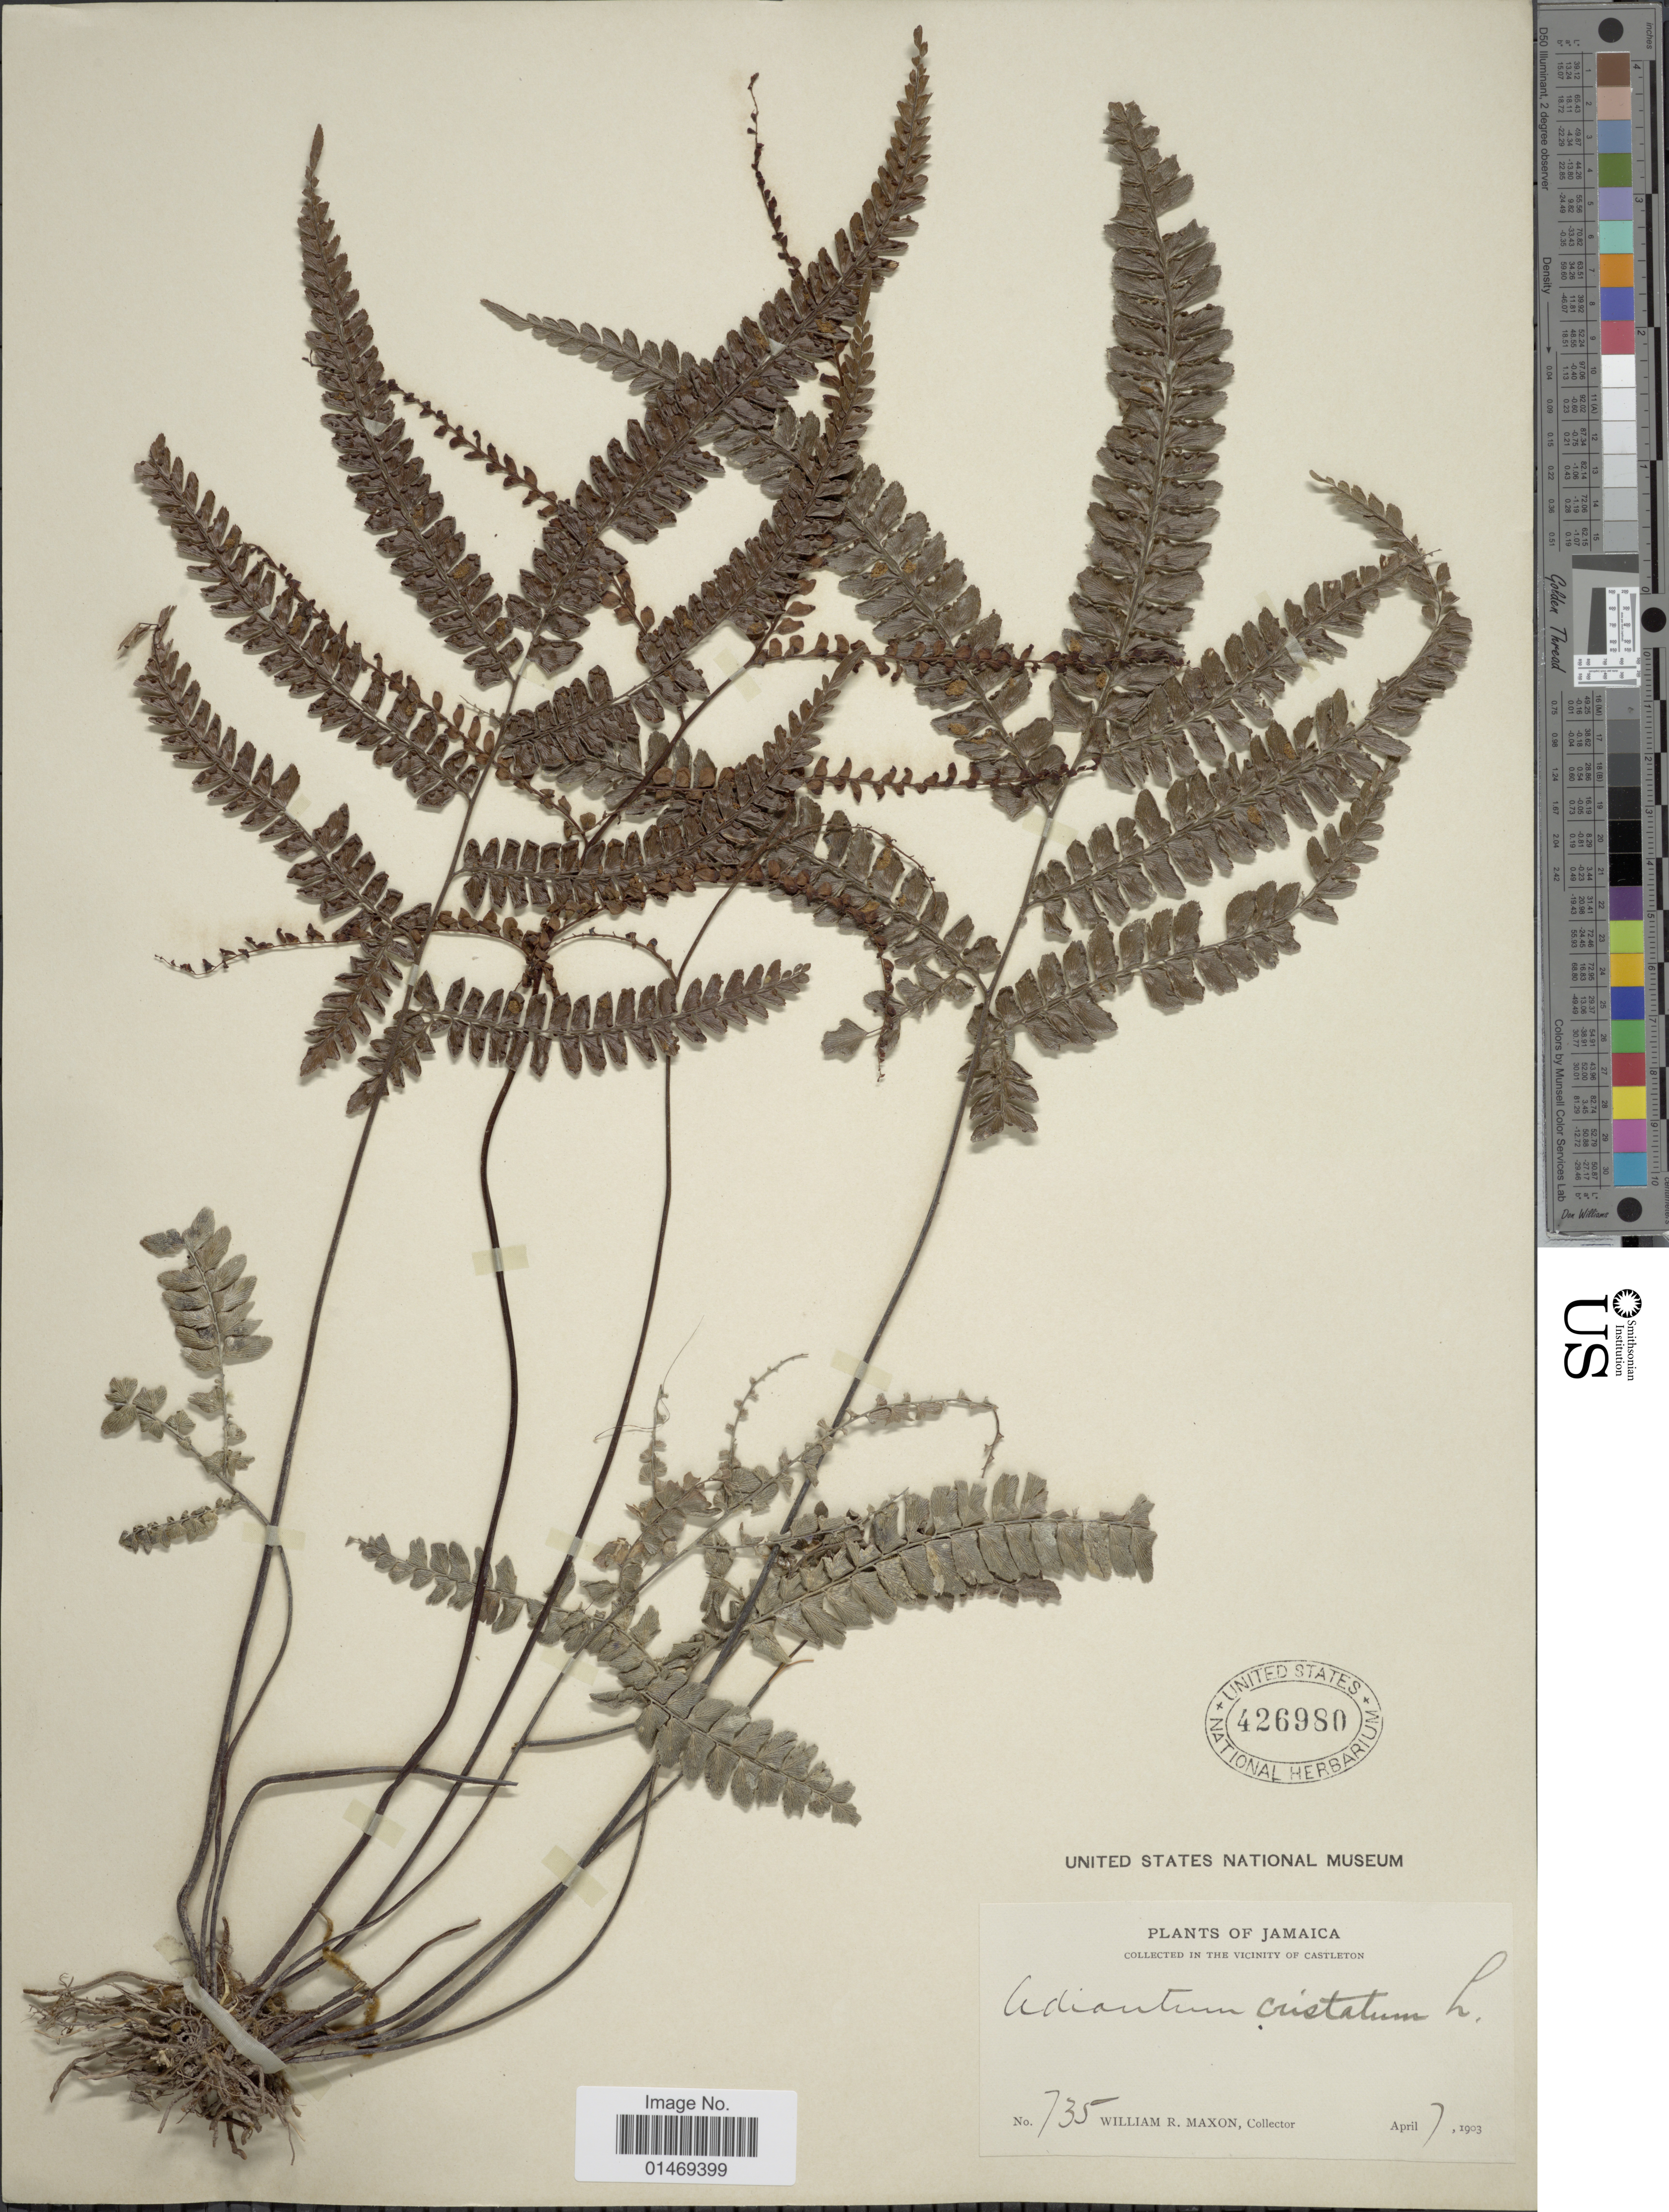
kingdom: Plantae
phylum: Tracheophyta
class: Polypodiopsida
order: Polypodiales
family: Pteridaceae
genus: Adiantum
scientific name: Adiantum pyramidale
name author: (L.) Willd.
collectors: W. R. Maxon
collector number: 753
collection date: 1903-04-07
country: Jamaica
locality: In the vicinity of Castleton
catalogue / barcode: US 426980